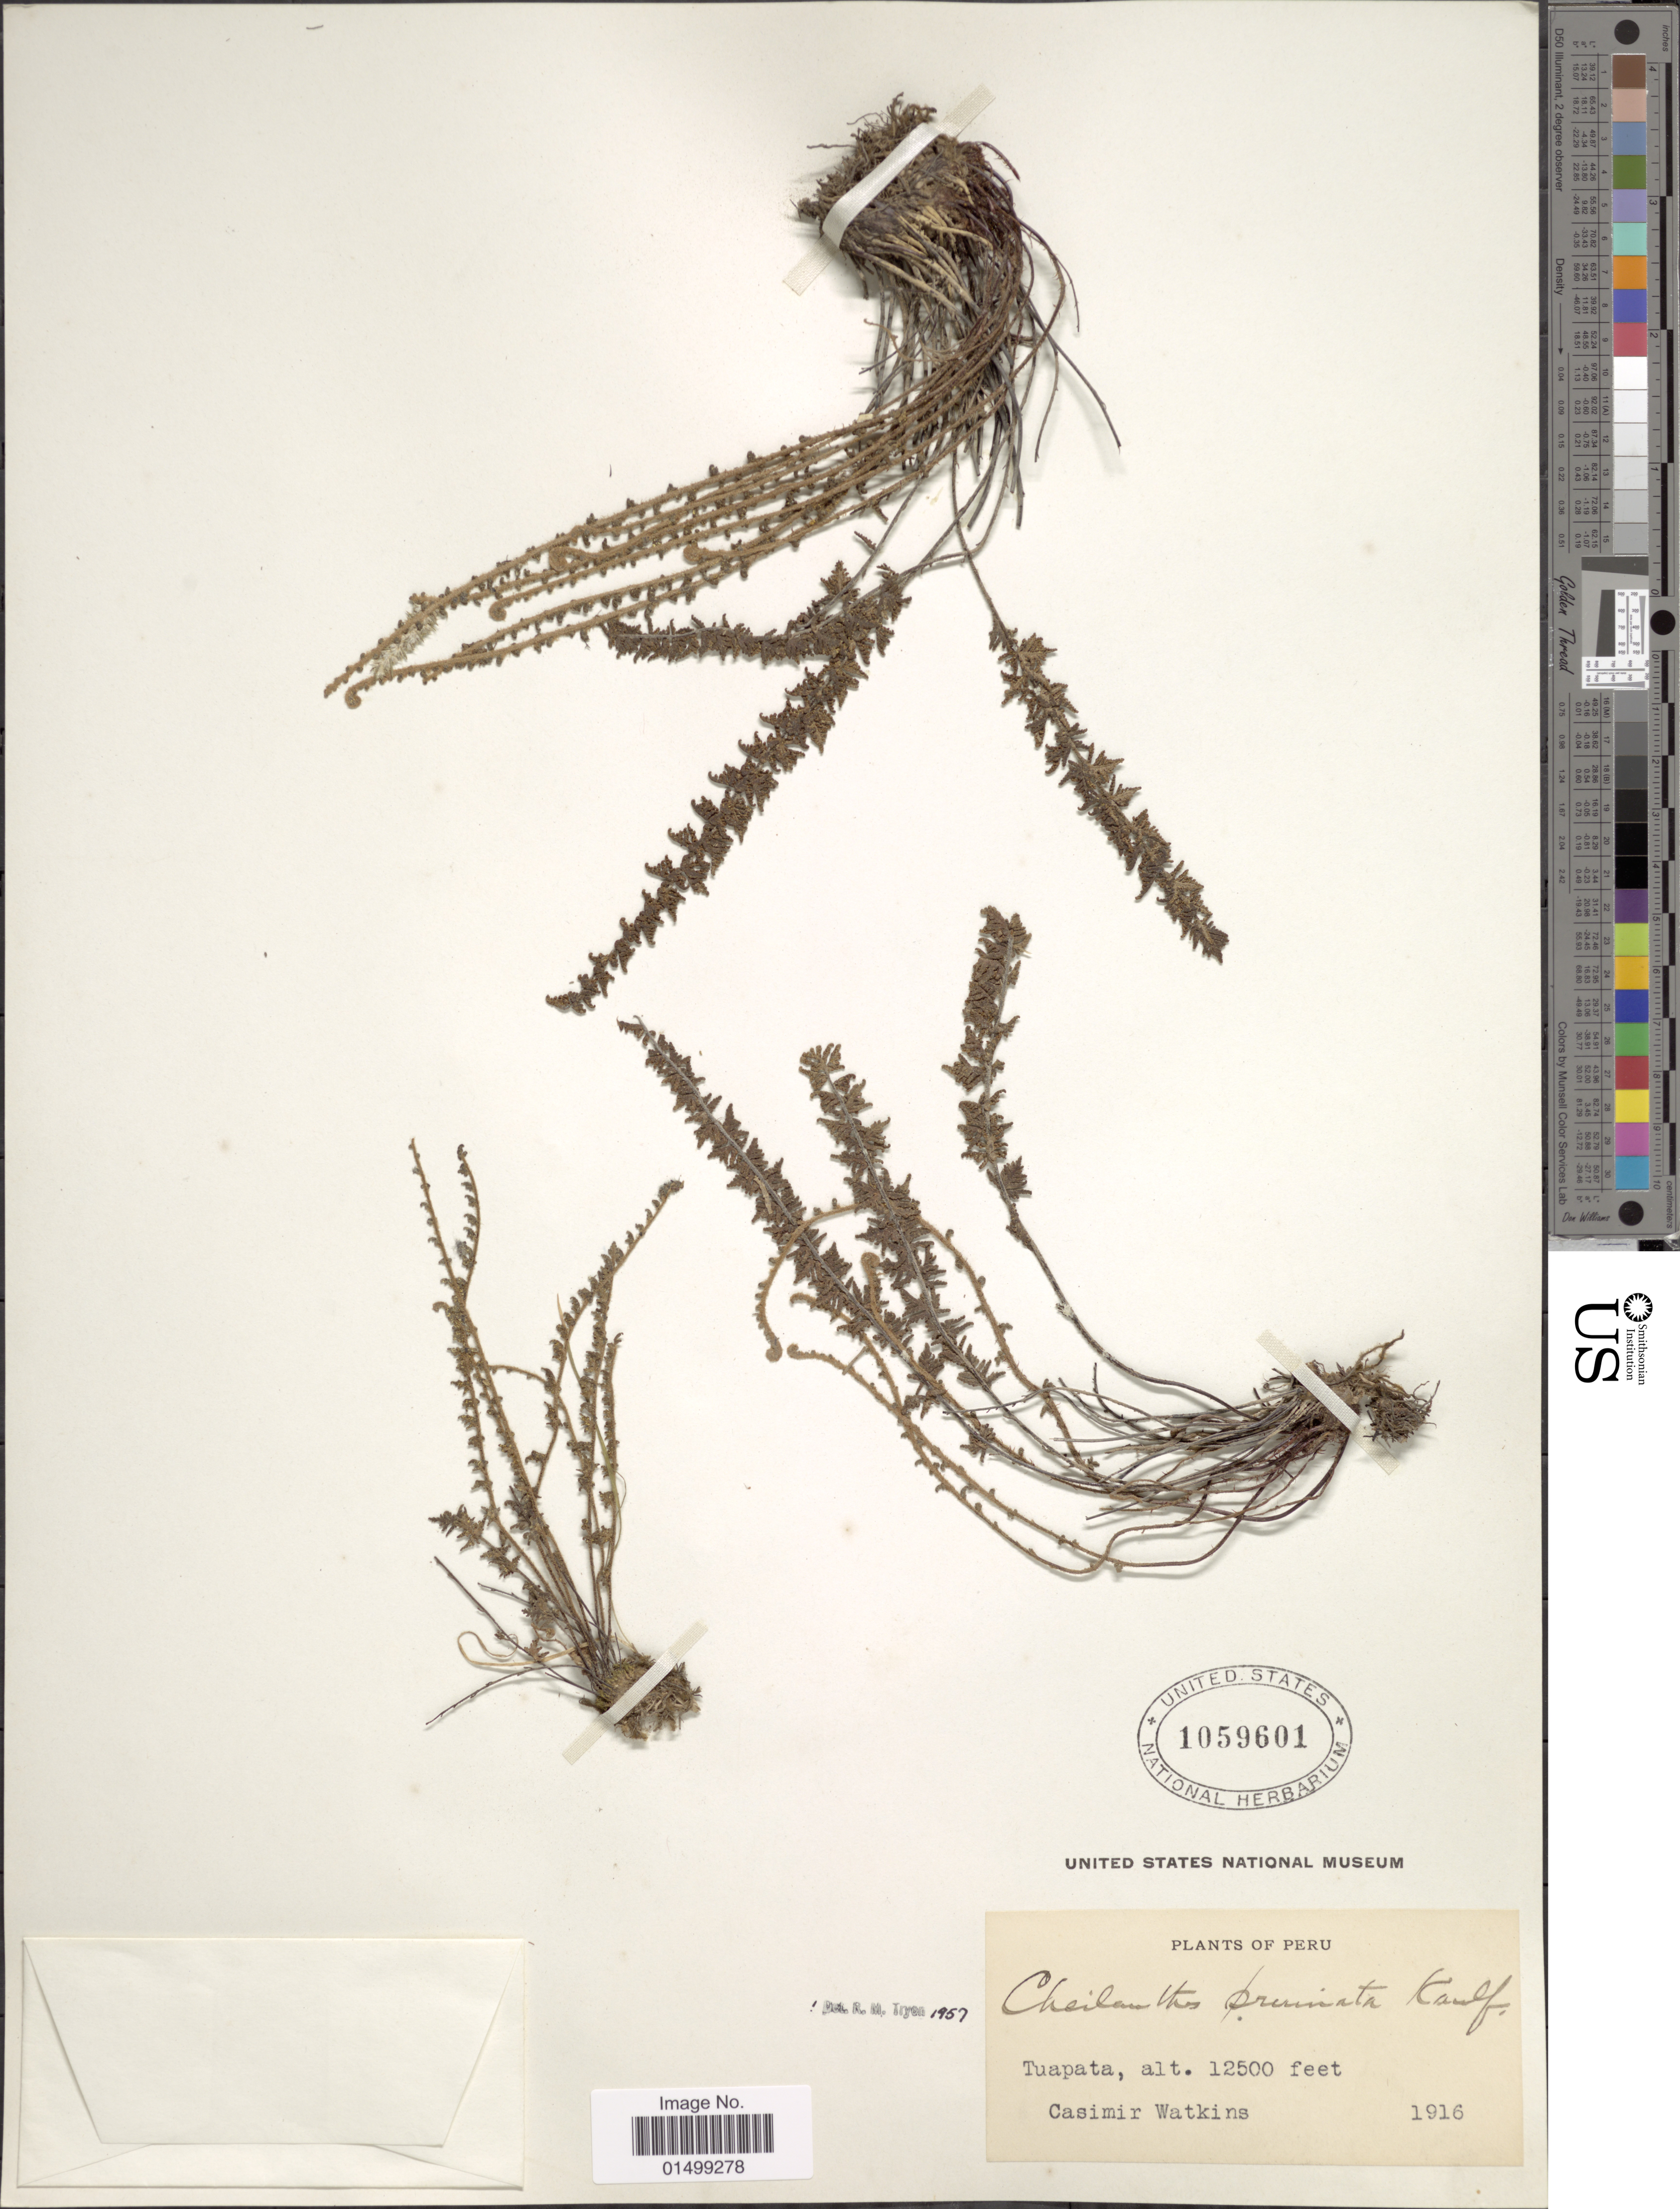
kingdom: Plantae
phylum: Tracheophyta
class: Polypodiopsida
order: Polypodiales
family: Pteridaceae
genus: Cheilanthes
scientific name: Cheilanthes pruinata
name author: Kaulf.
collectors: C. Watkins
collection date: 1916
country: Peru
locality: Tuapata.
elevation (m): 3810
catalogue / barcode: US 1059601